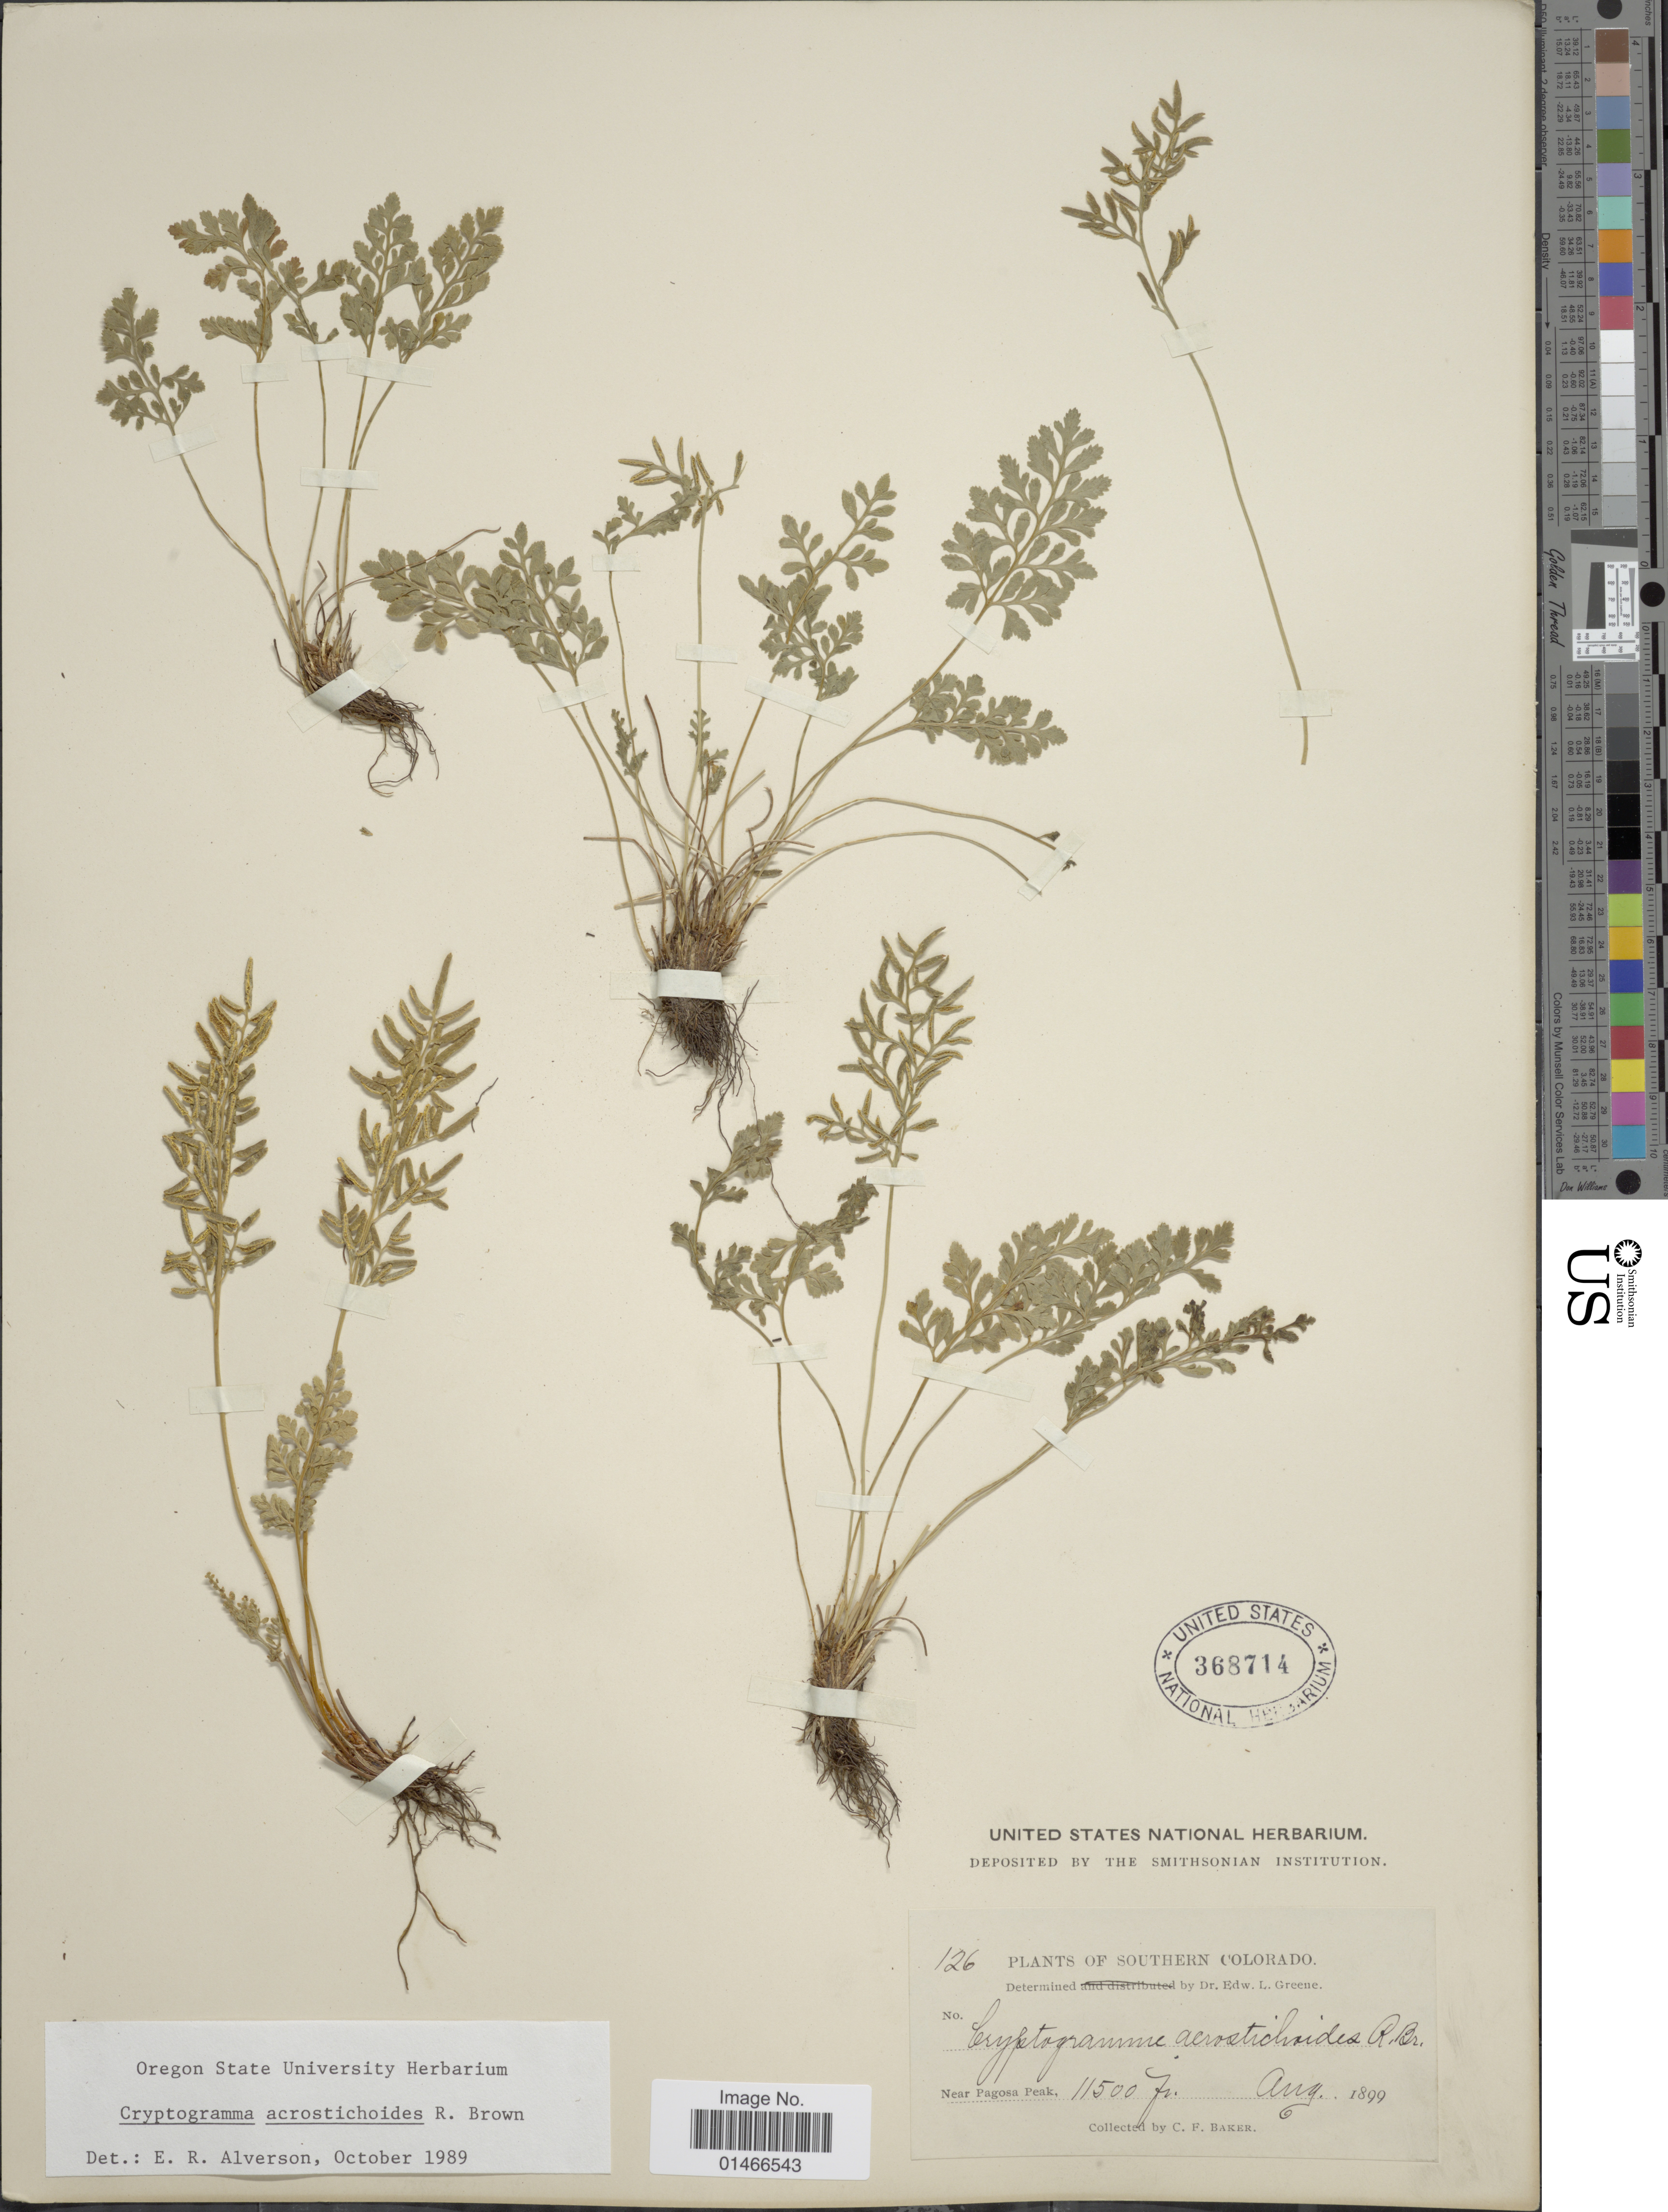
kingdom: Plantae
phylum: Tracheophyta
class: Polypodiopsida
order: Polypodiales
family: Pteridaceae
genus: Cryptogramma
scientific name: Cryptogramma acrostichoides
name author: R. Br.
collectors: C. F. Baker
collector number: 126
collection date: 1899-08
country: United States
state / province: Colorado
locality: Southern Colorado. Near Pagosa Peak.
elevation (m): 3505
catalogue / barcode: US 368714